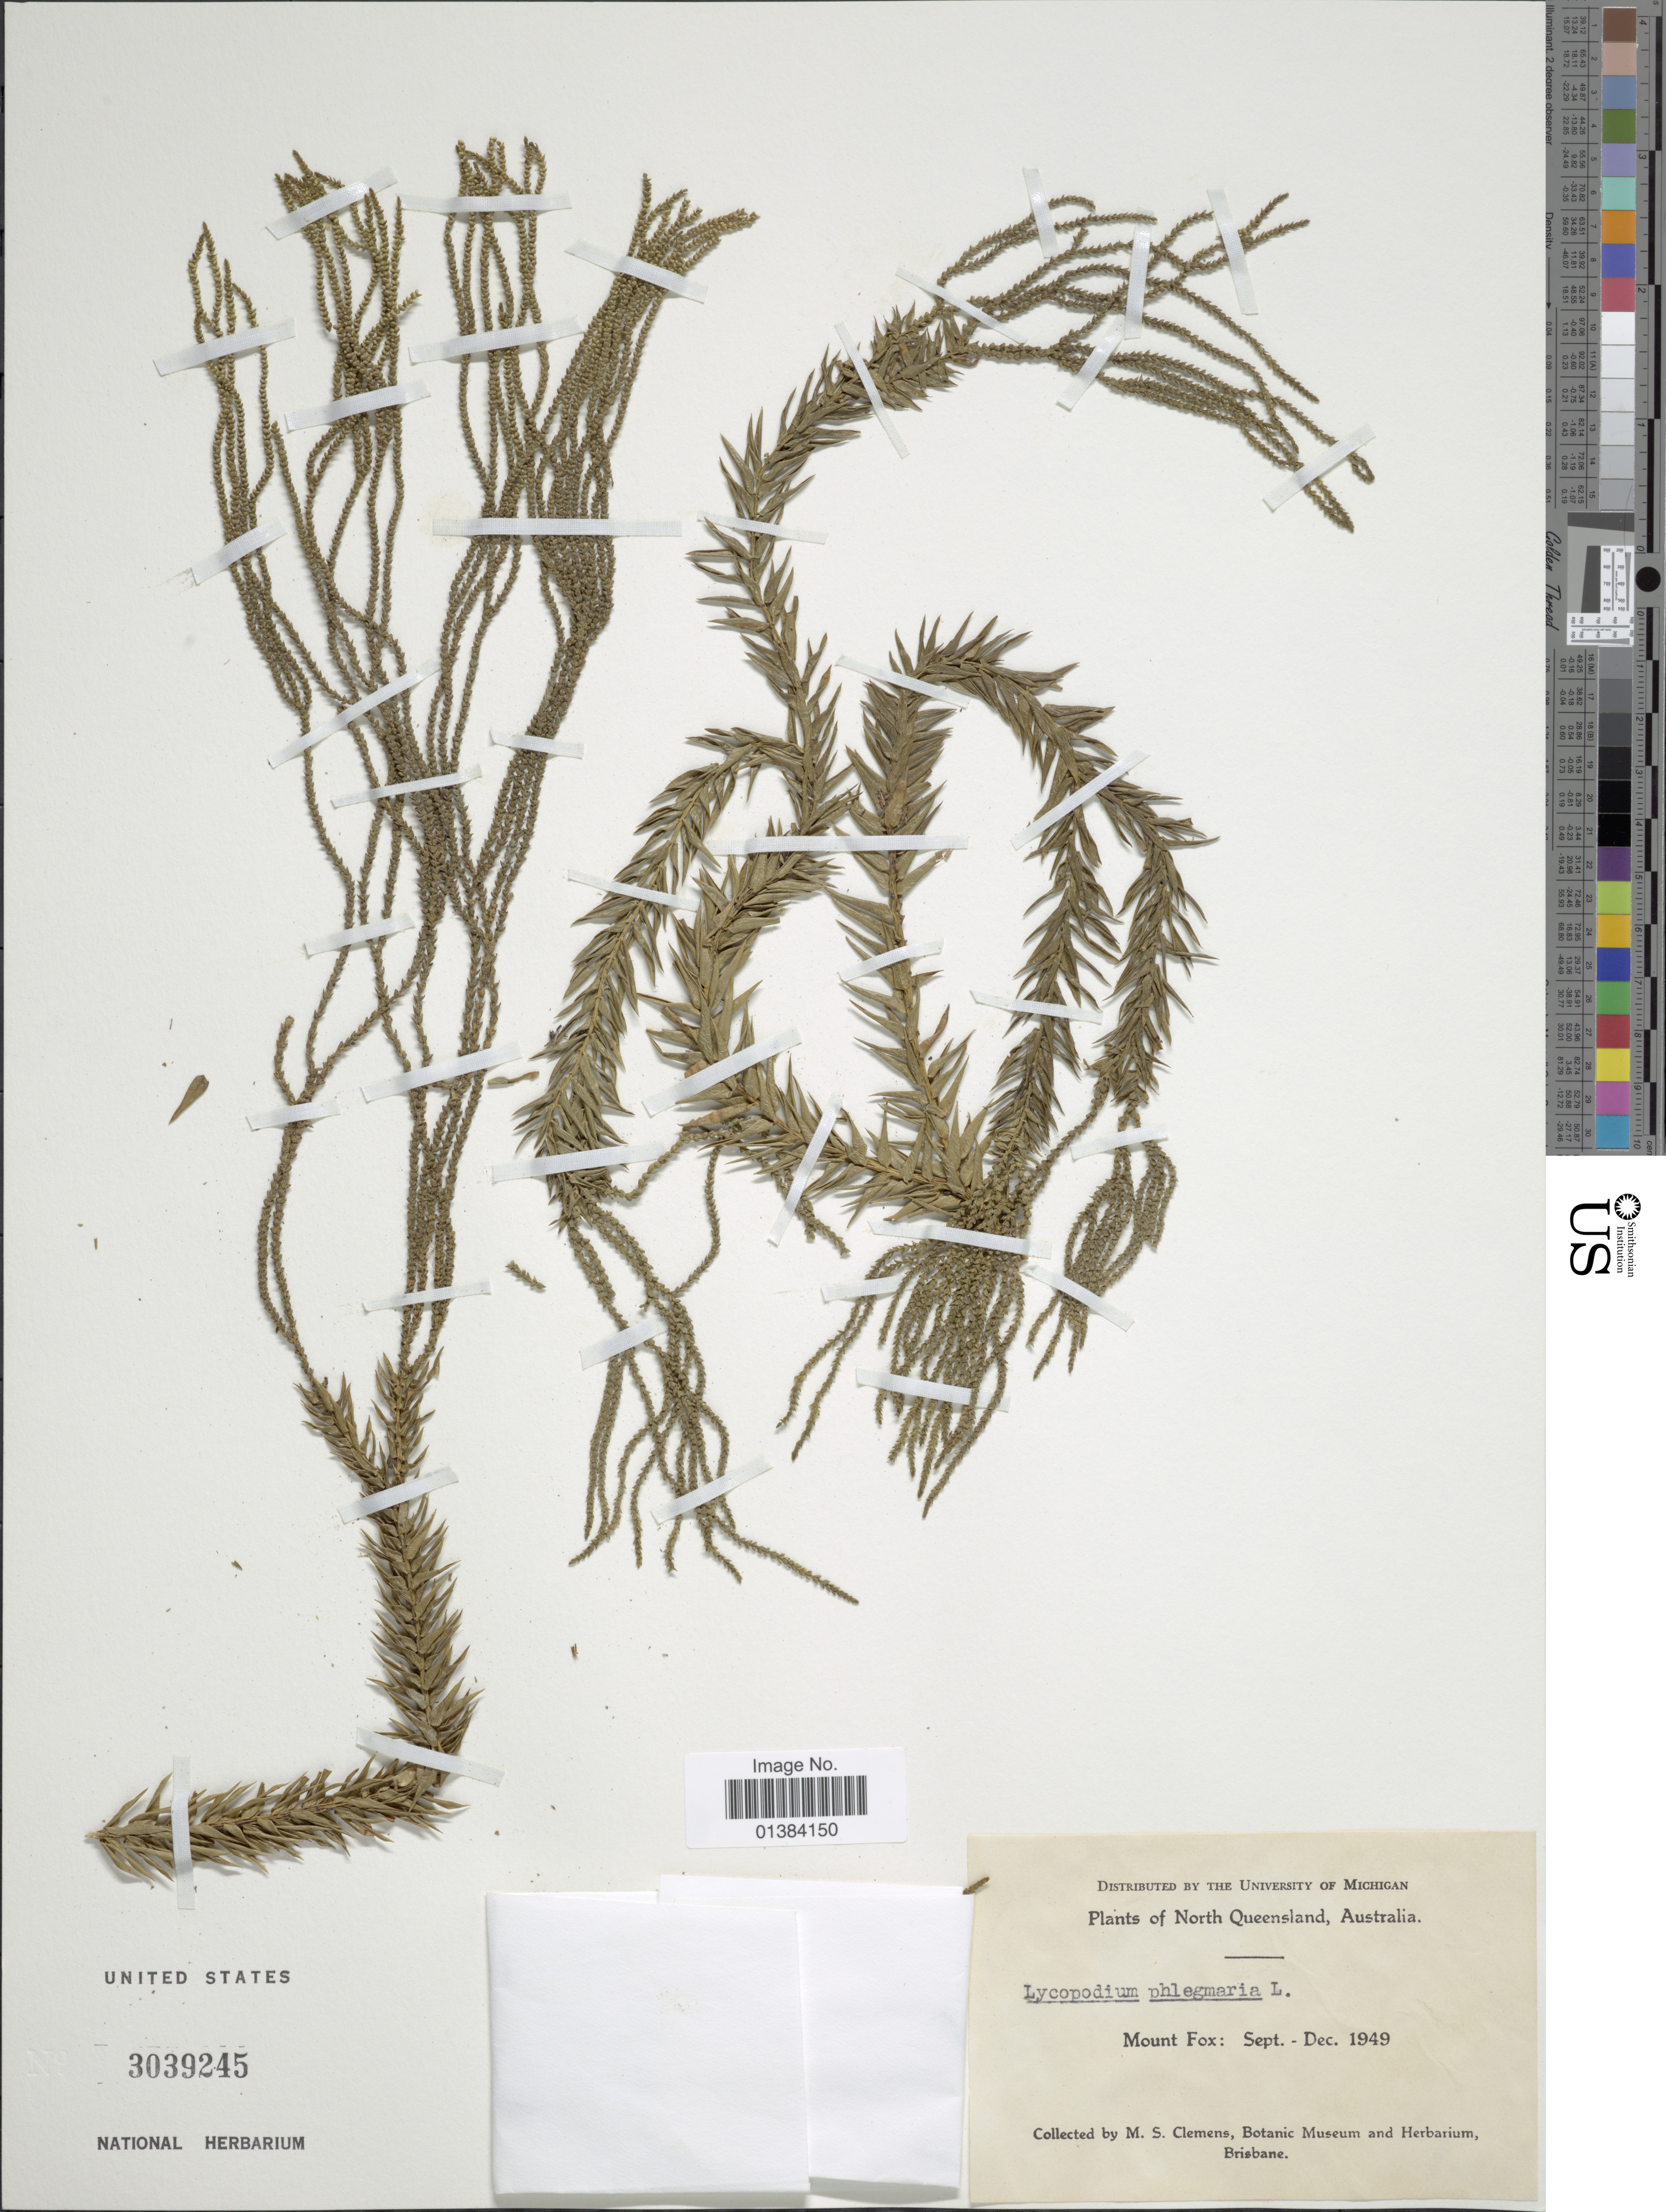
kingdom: Plantae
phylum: Tracheophyta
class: Lycopodiopsida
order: Lycopodiales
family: Lycopodiaceae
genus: Phlegmariurus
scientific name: Phlegmariurus mirabilis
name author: (Willd.) A. R. Field & Testo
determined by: Field, A. R.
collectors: M. S. Clemens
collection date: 1949-09/1949-12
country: Australia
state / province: Queensland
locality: North Queensland. Mount Fox.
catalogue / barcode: US 3039245